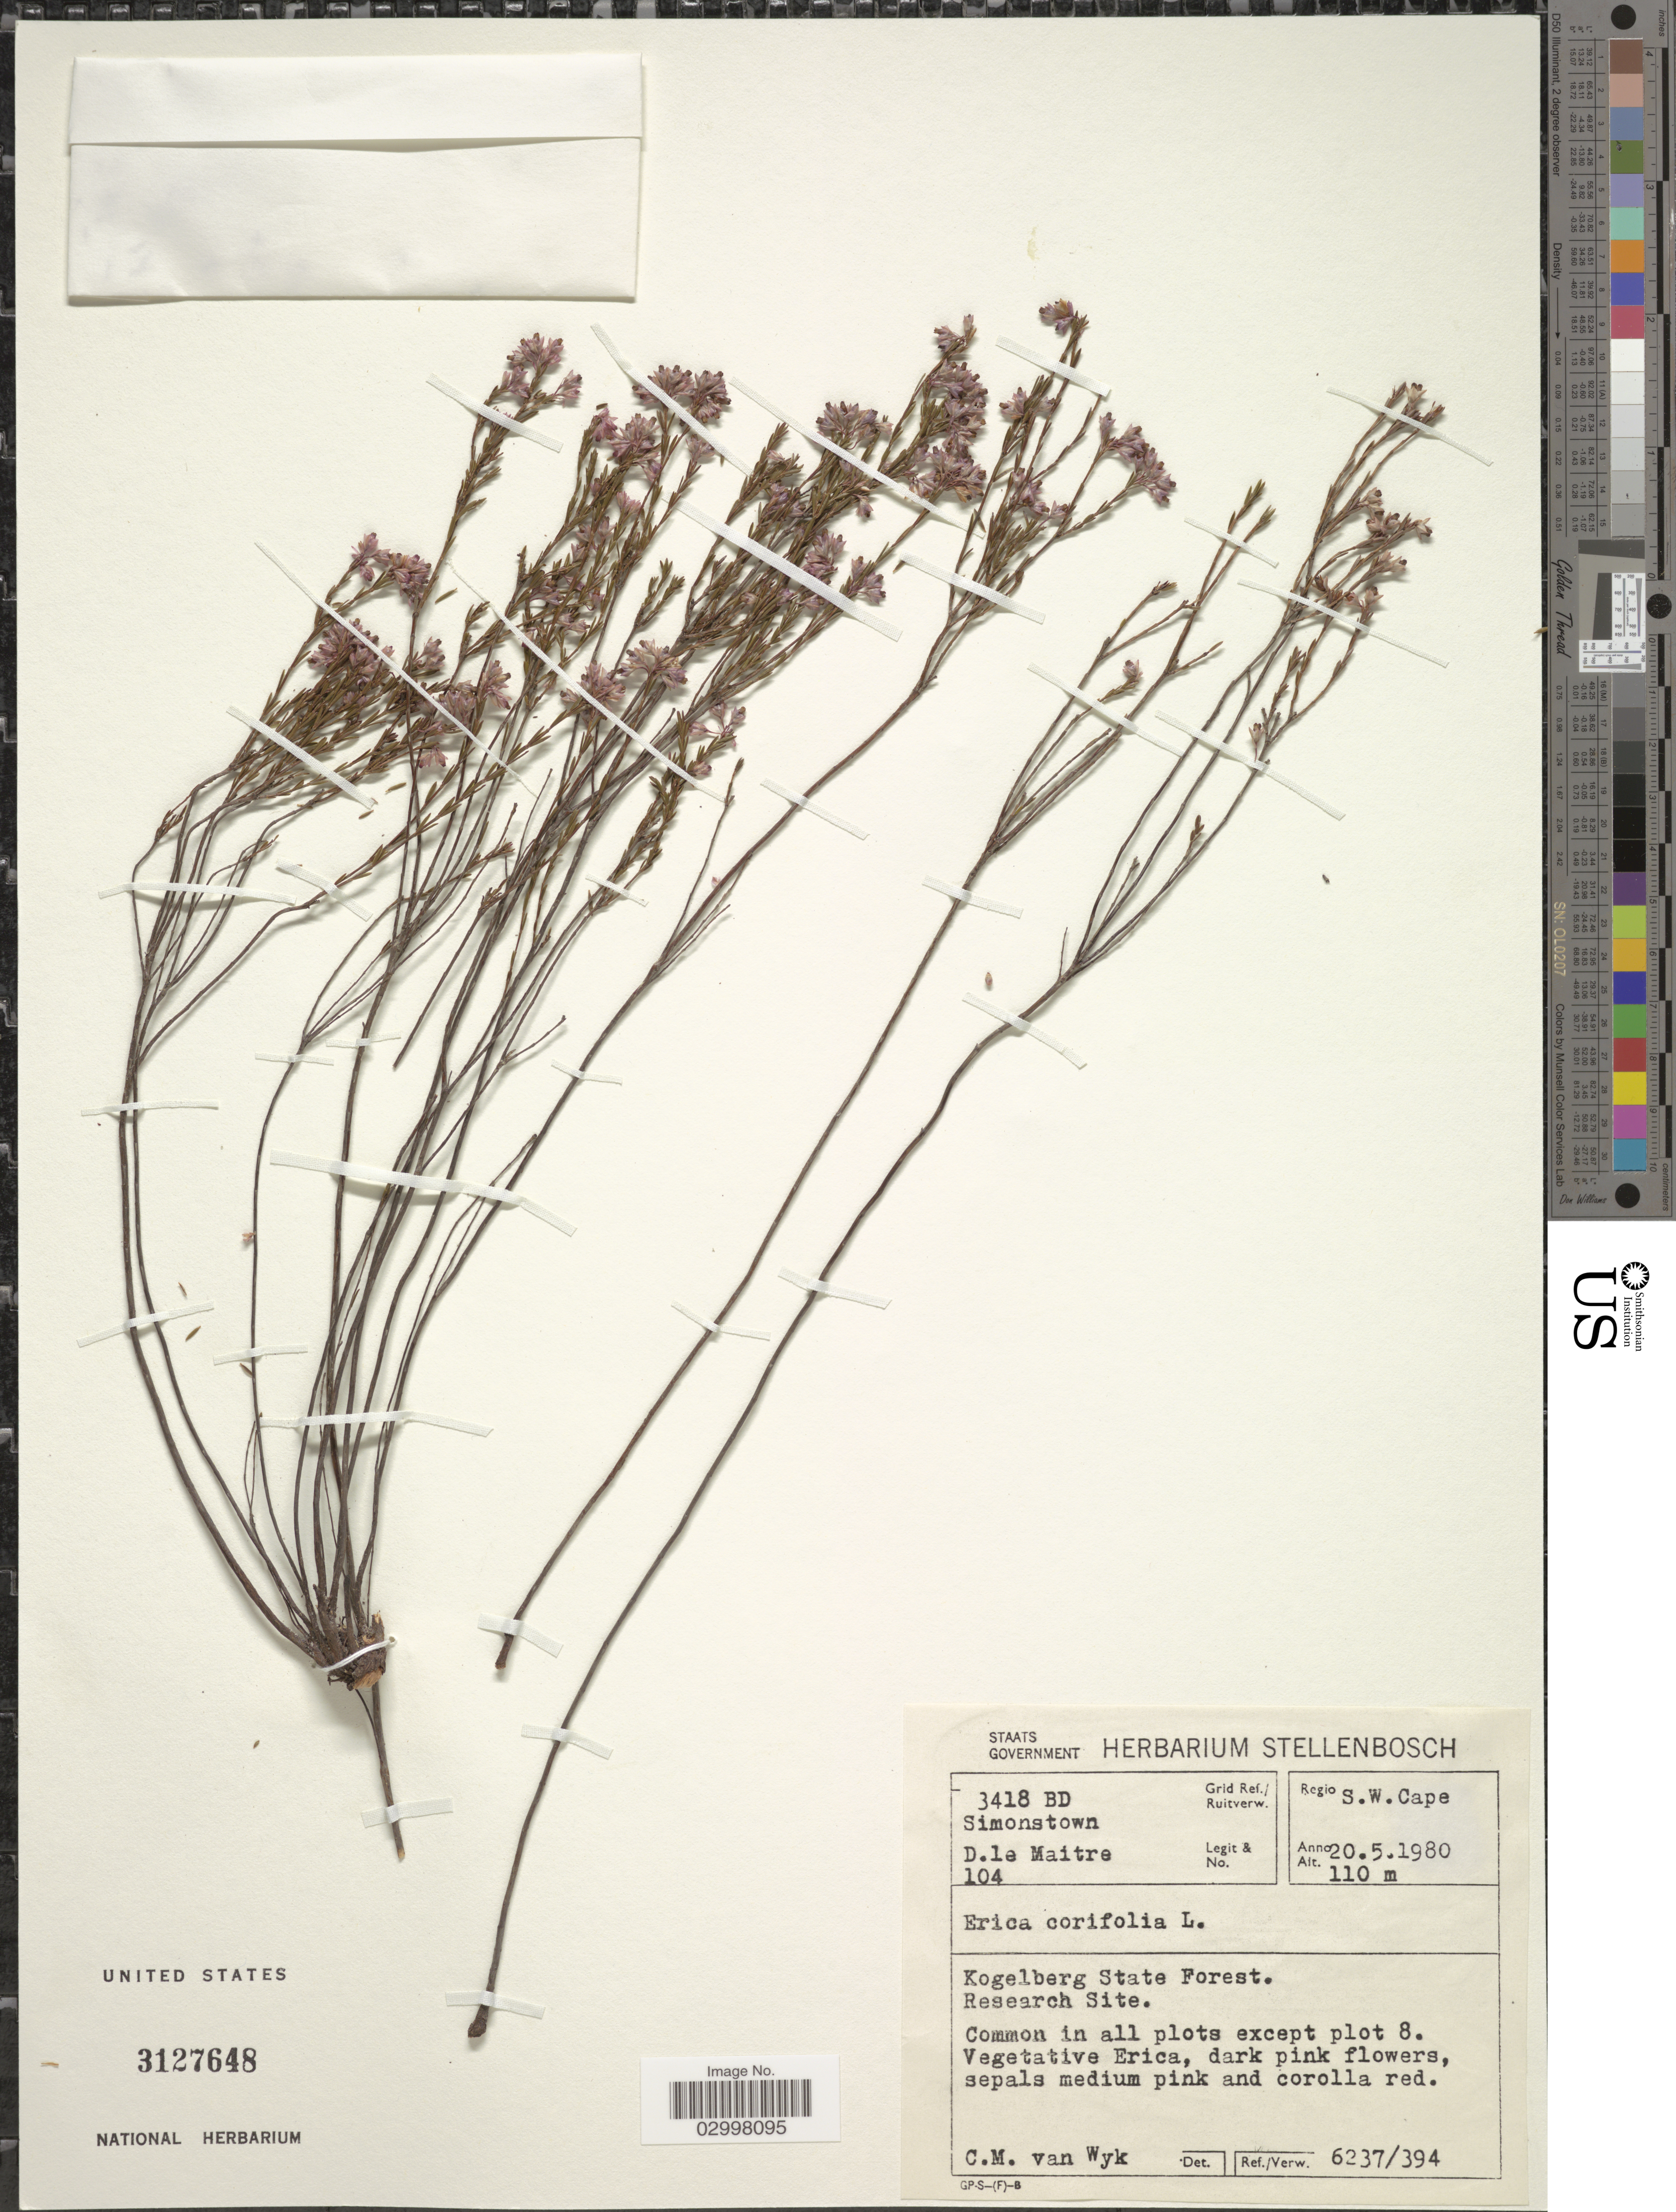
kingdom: Plantae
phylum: Tracheophyta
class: Magnoliopsida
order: Ericales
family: Ericaceae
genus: Erica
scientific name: Erica corifolia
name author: L.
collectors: D. Le Maitre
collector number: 104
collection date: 1980-05-20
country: South Africa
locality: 3418 BD Simonstown Grid Ref./ Ruitverw. Regio S.W. Cape. Kogelberg State Forest. Research Site.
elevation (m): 110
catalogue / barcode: US 3127648